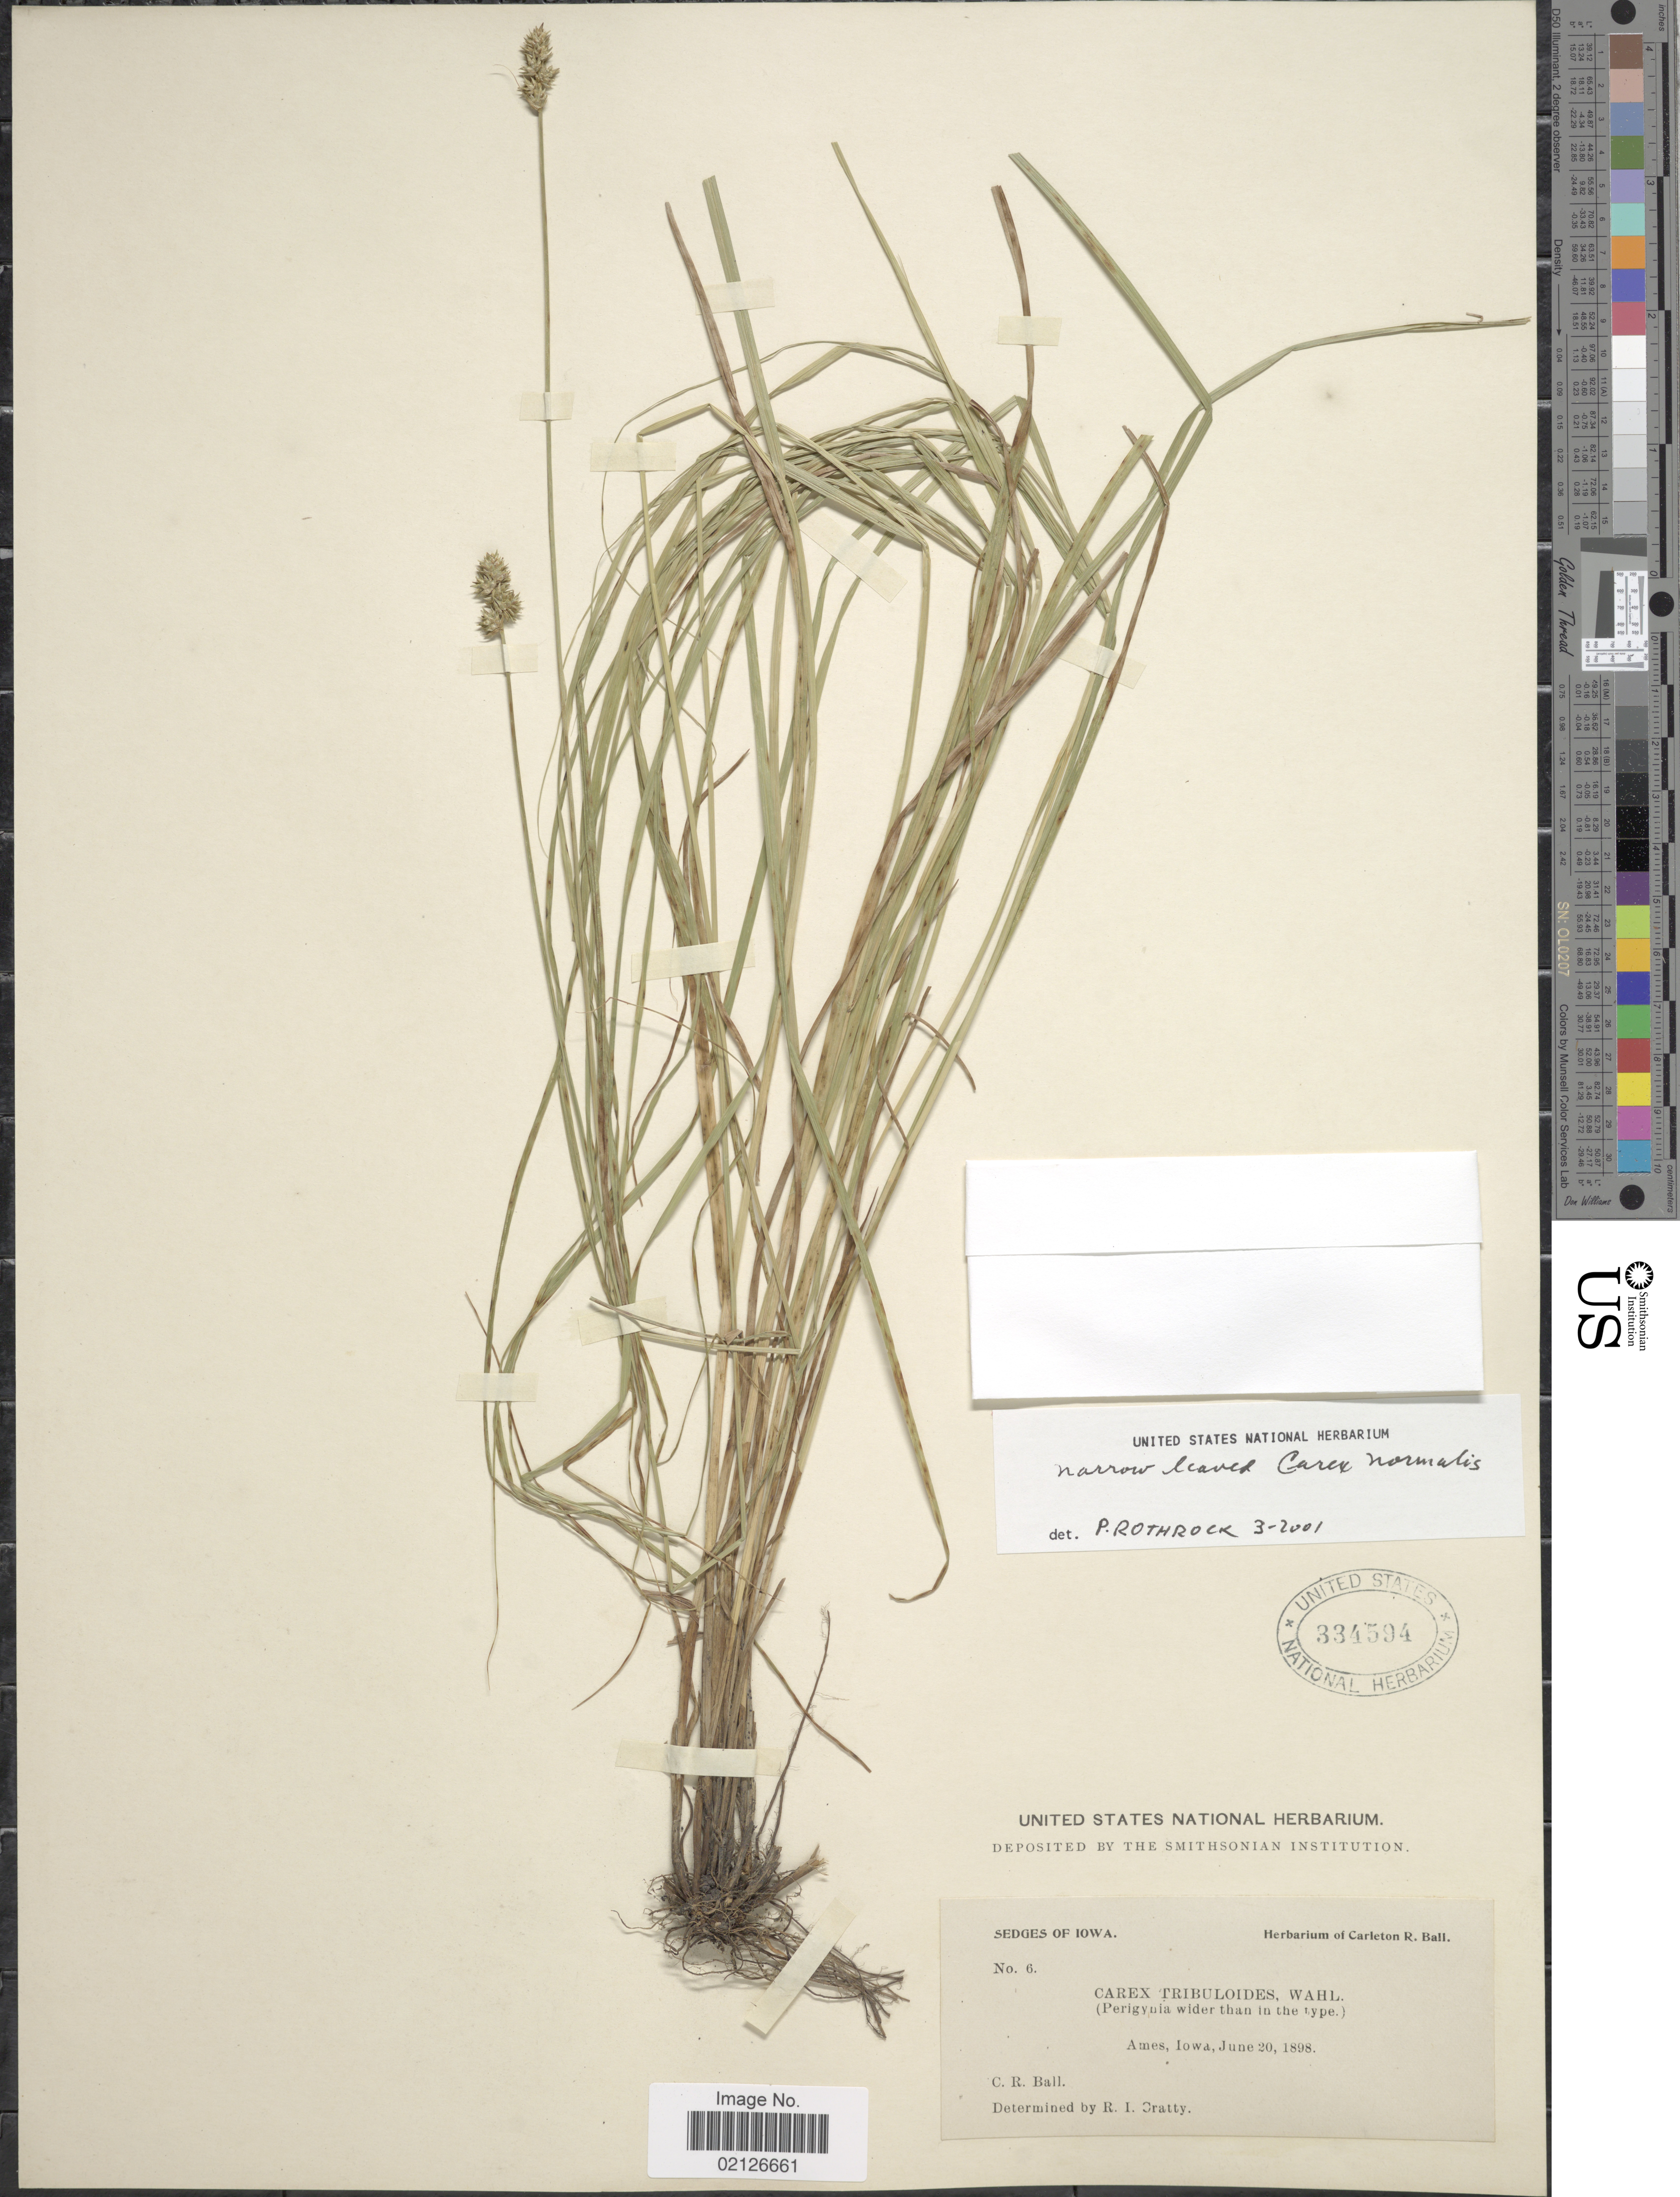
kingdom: Plantae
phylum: Tracheophyta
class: Liliopsida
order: Poales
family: Cyperaceae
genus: Carex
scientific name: Carex normalis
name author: Mack.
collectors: C. R. Ball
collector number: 6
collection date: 1898-06-20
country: United States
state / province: Iowa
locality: Sedges of Iowa, Ames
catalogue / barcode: US 334594